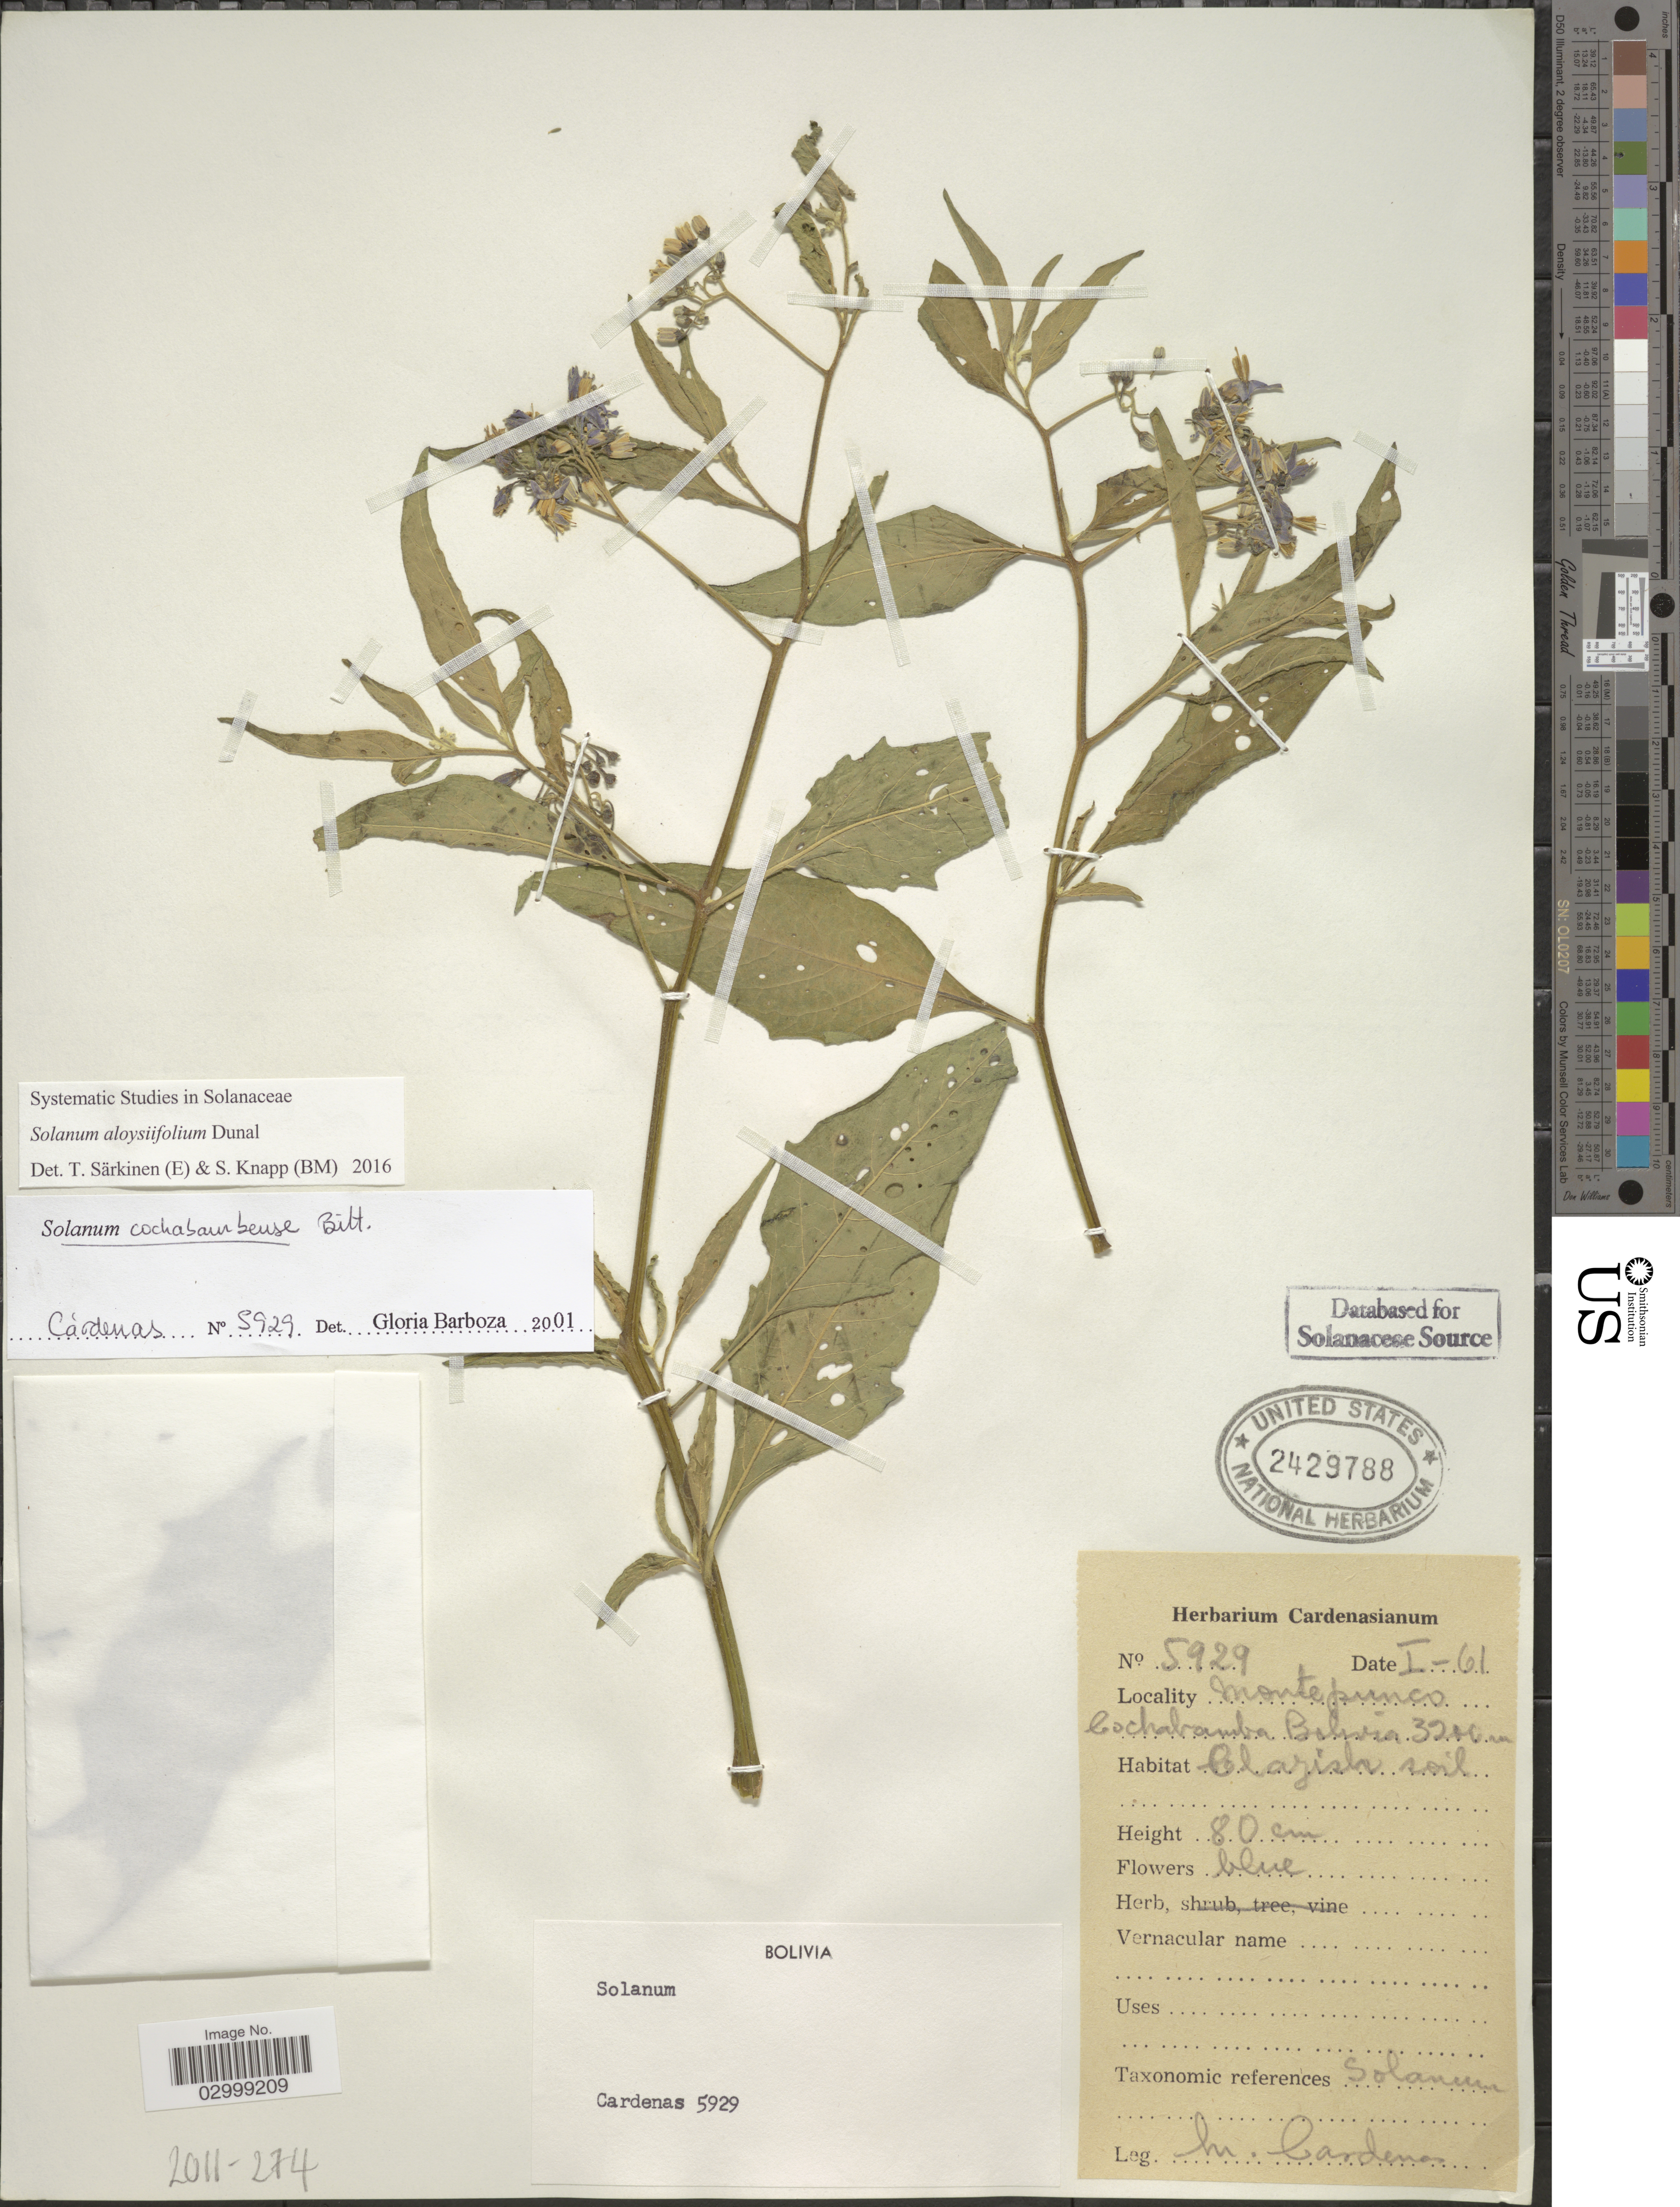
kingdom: Plantae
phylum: Tracheophyta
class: Magnoliopsida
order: Solanales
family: Solanaceae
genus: Solanum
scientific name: Solanum aloysiifolium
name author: Dunal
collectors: M. Cárdenas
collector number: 5929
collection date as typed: Transcribed d/m/y: /1/61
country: Bolivia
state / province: Cochabamba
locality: Montepunco.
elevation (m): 3200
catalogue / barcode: US 2429788